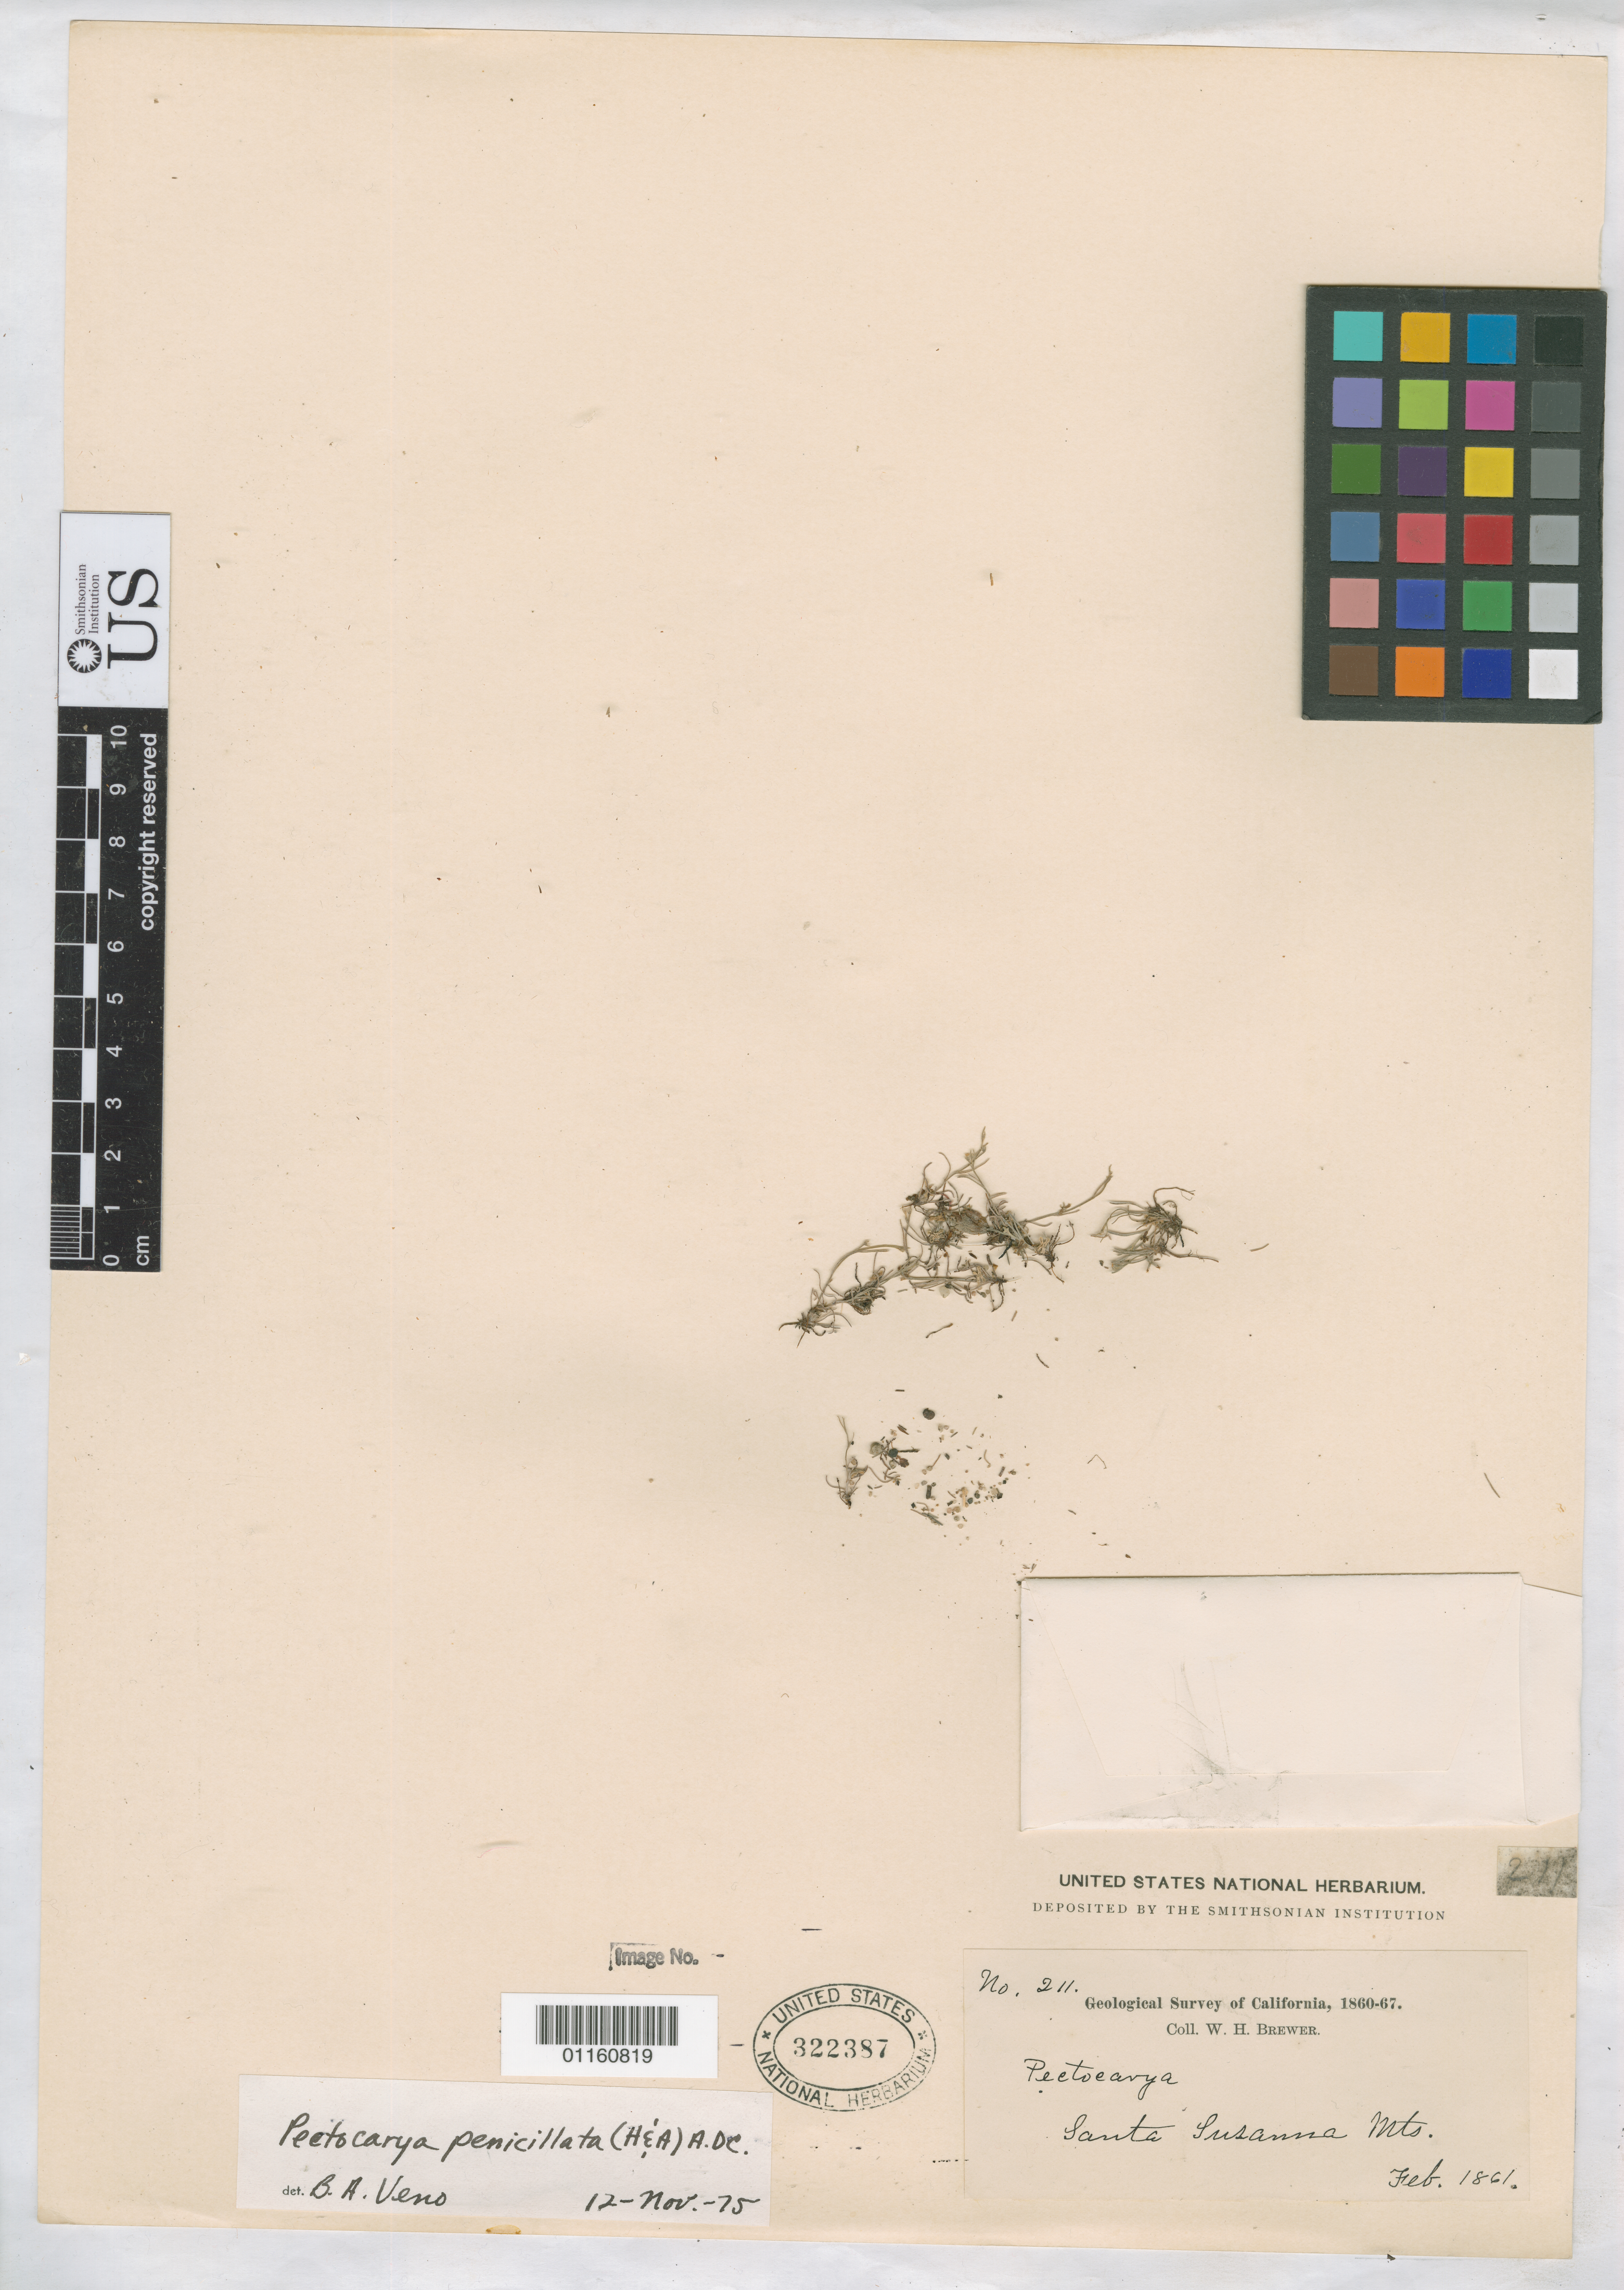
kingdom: Plantae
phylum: Tracheophyta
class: Magnoliopsida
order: Boraginales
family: Boraginaceae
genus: Pectocarya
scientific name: Pectocarya penicillata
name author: Hook. & Arn.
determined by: Veno, B.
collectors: W. H. Brewer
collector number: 211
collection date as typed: Feb 1861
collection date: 1861-02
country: United States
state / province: California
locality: Santa Susanna Mts.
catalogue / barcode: US 322387